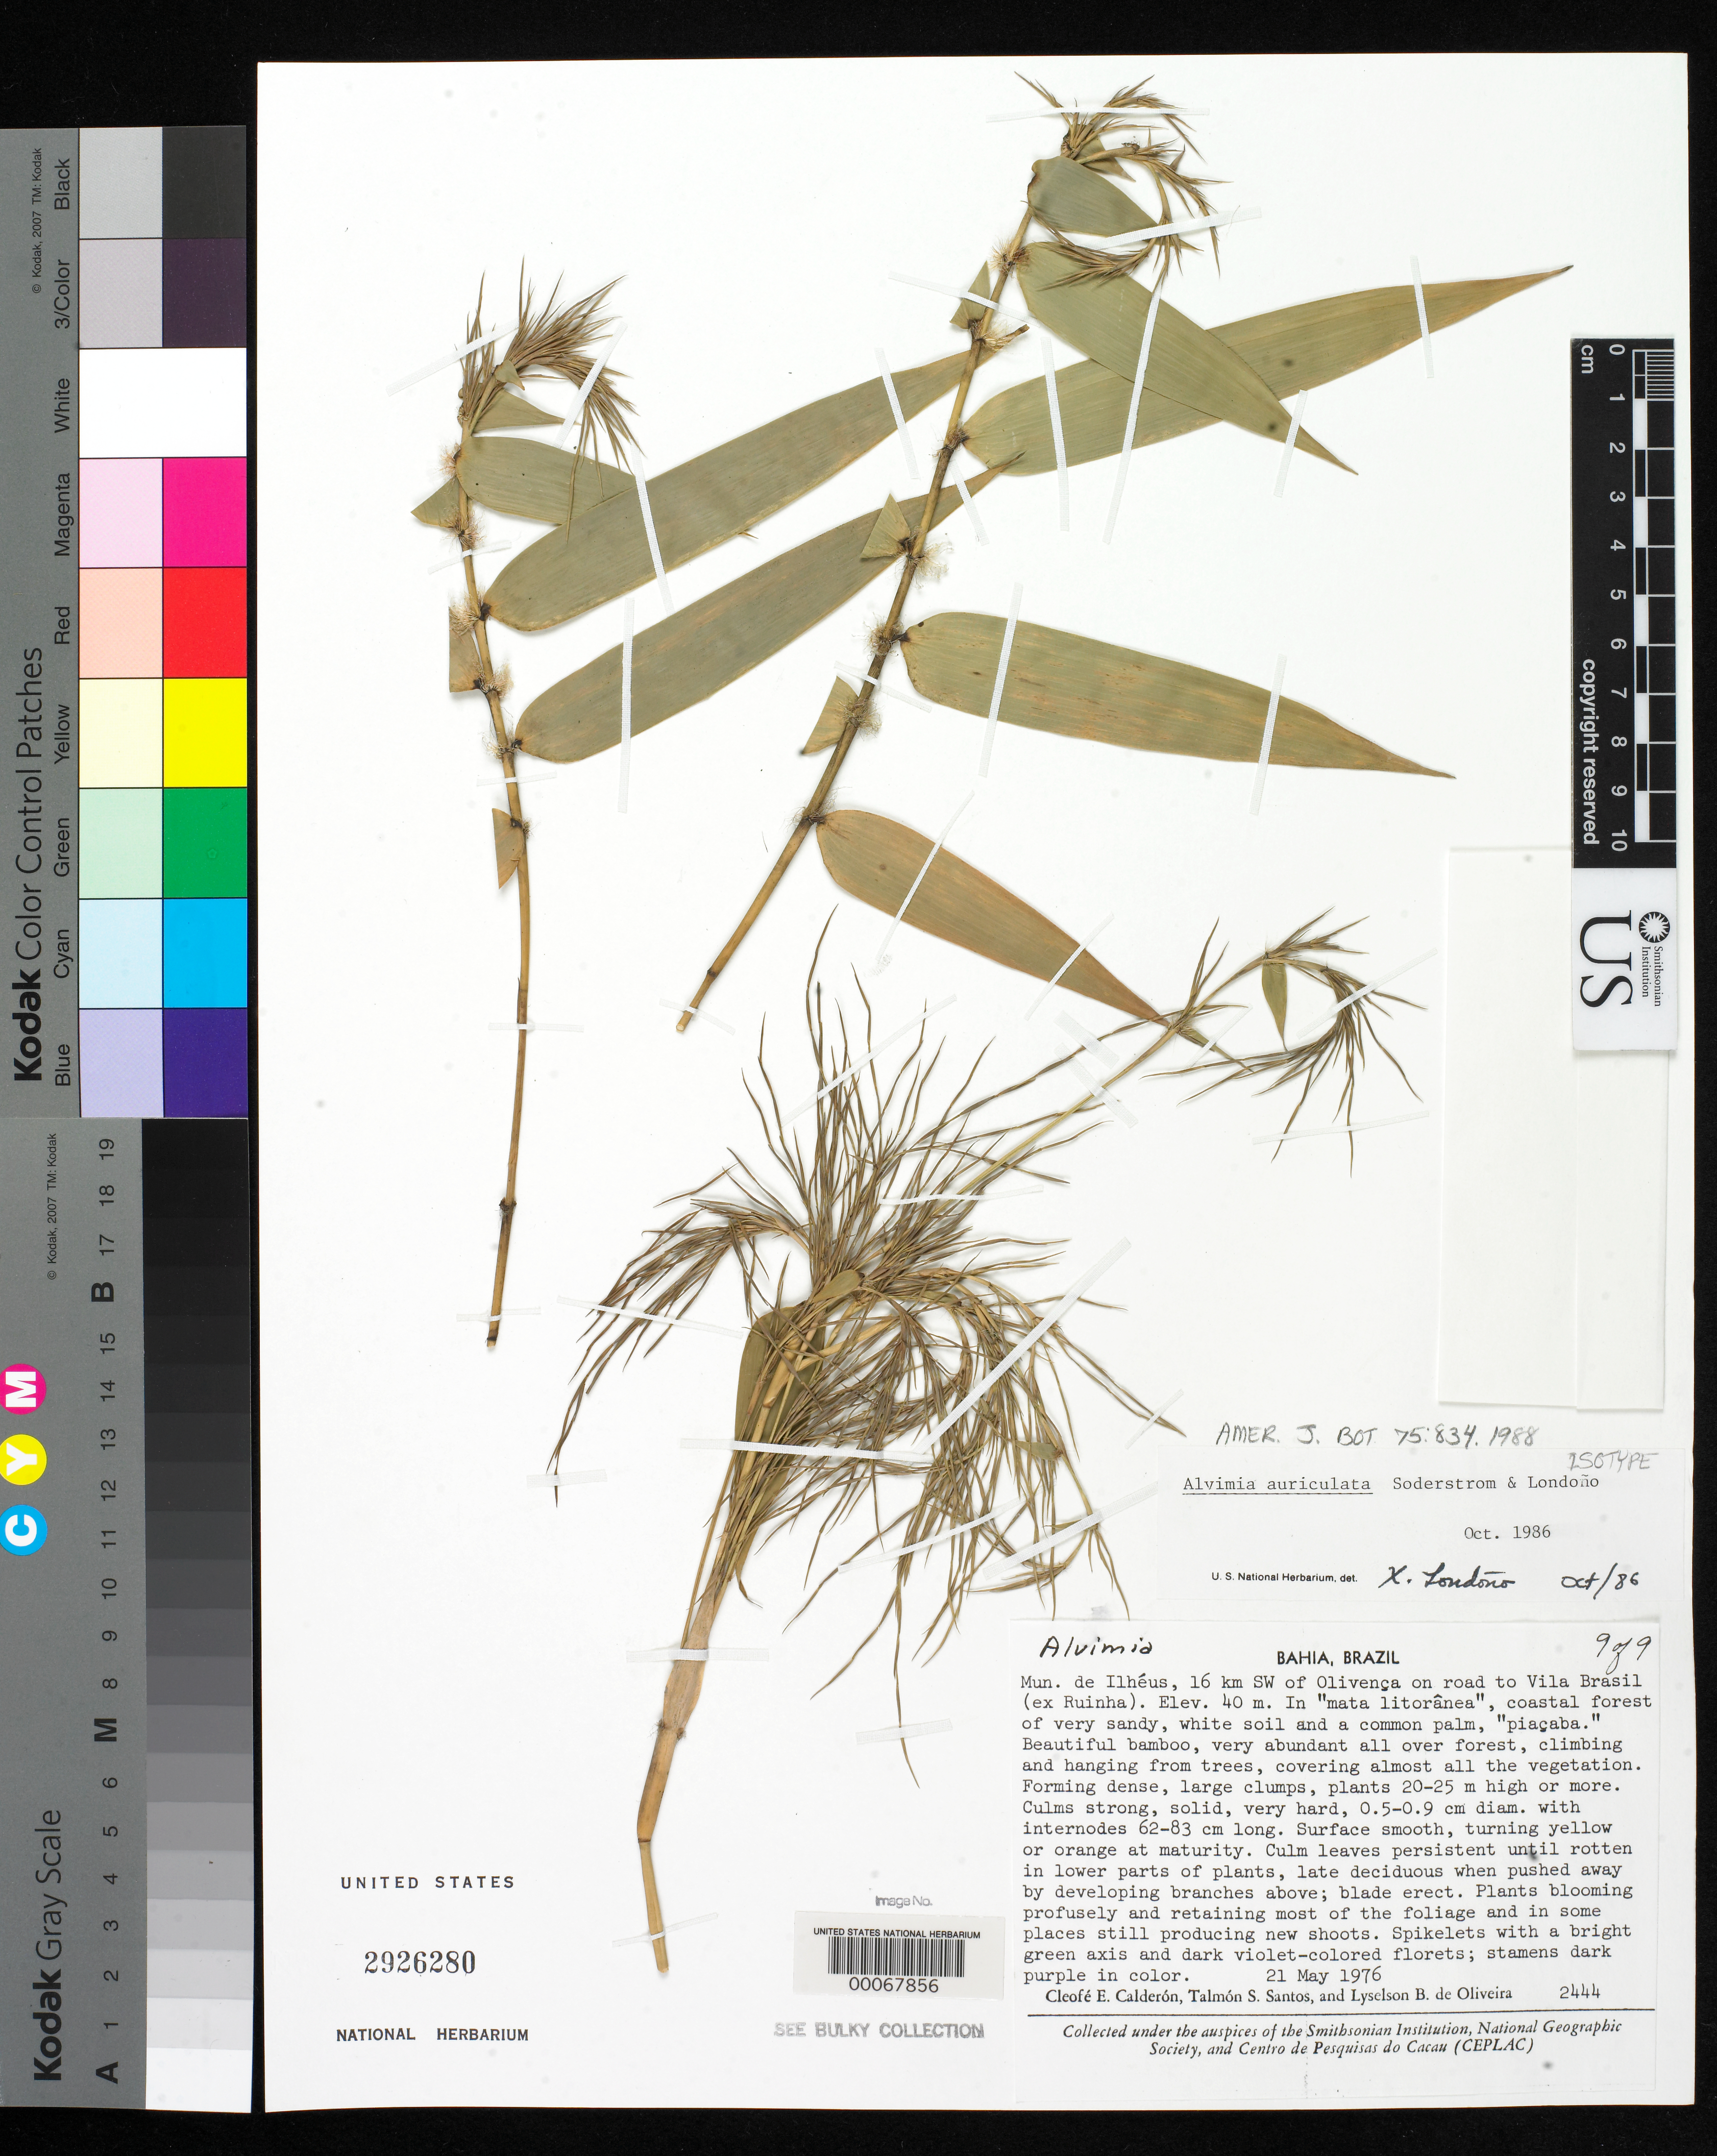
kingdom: Plantae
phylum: Tracheophyta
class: Liliopsida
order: Poales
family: Poaceae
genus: Alvimia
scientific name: Alvimia auriculata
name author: Soderstr. & Londoño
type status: Isotype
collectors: C. E. Calderón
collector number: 2444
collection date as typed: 21 May 1976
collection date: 1976-05-21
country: Brazil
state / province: Bahia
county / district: Ilhéus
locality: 16 km SW of Olivenca on road to Vila Brasil.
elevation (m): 40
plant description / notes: See bulky Bamboo specimens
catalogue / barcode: US 2926280